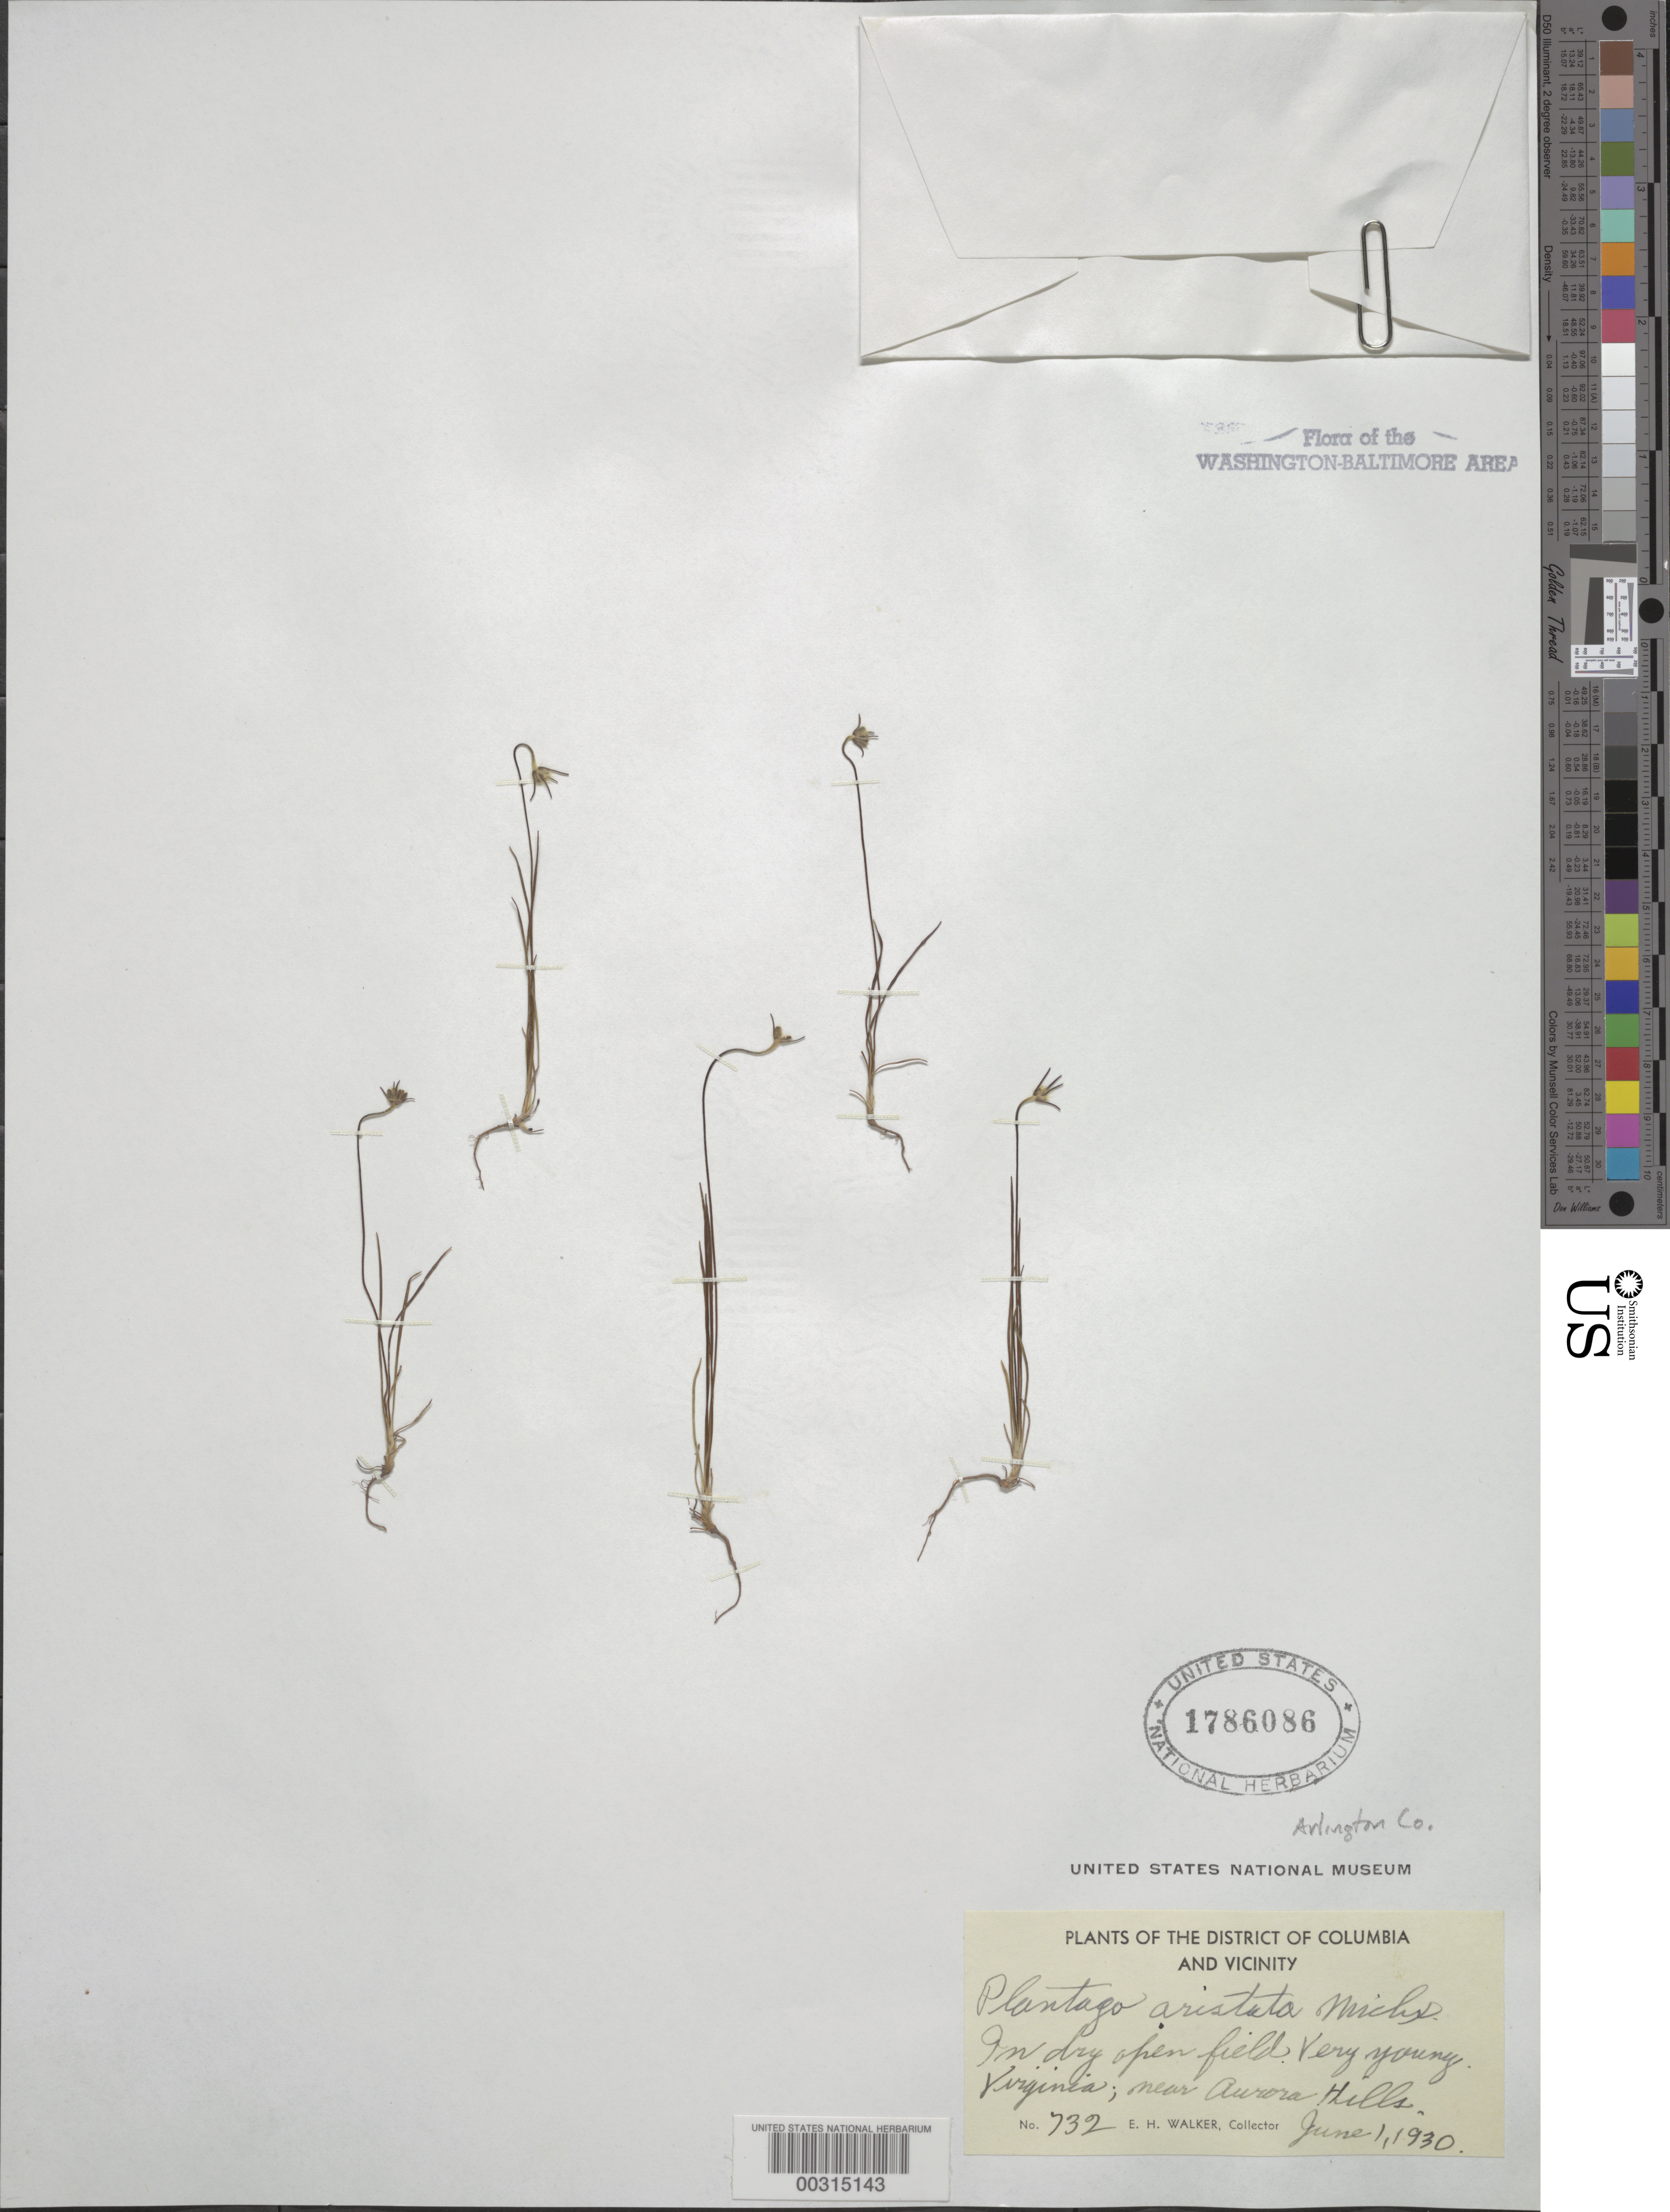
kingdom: Plantae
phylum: Tracheophyta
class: Magnoliopsida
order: Lamiales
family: Plantaginaceae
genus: Plantago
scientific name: Plantago aristata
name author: Michx.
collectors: E. H. Walker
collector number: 732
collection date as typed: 01 Jun 1930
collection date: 1930-06-01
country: United States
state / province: Virginia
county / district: Arlington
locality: Aurora Hills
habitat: In dry open field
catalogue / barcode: US 1786086